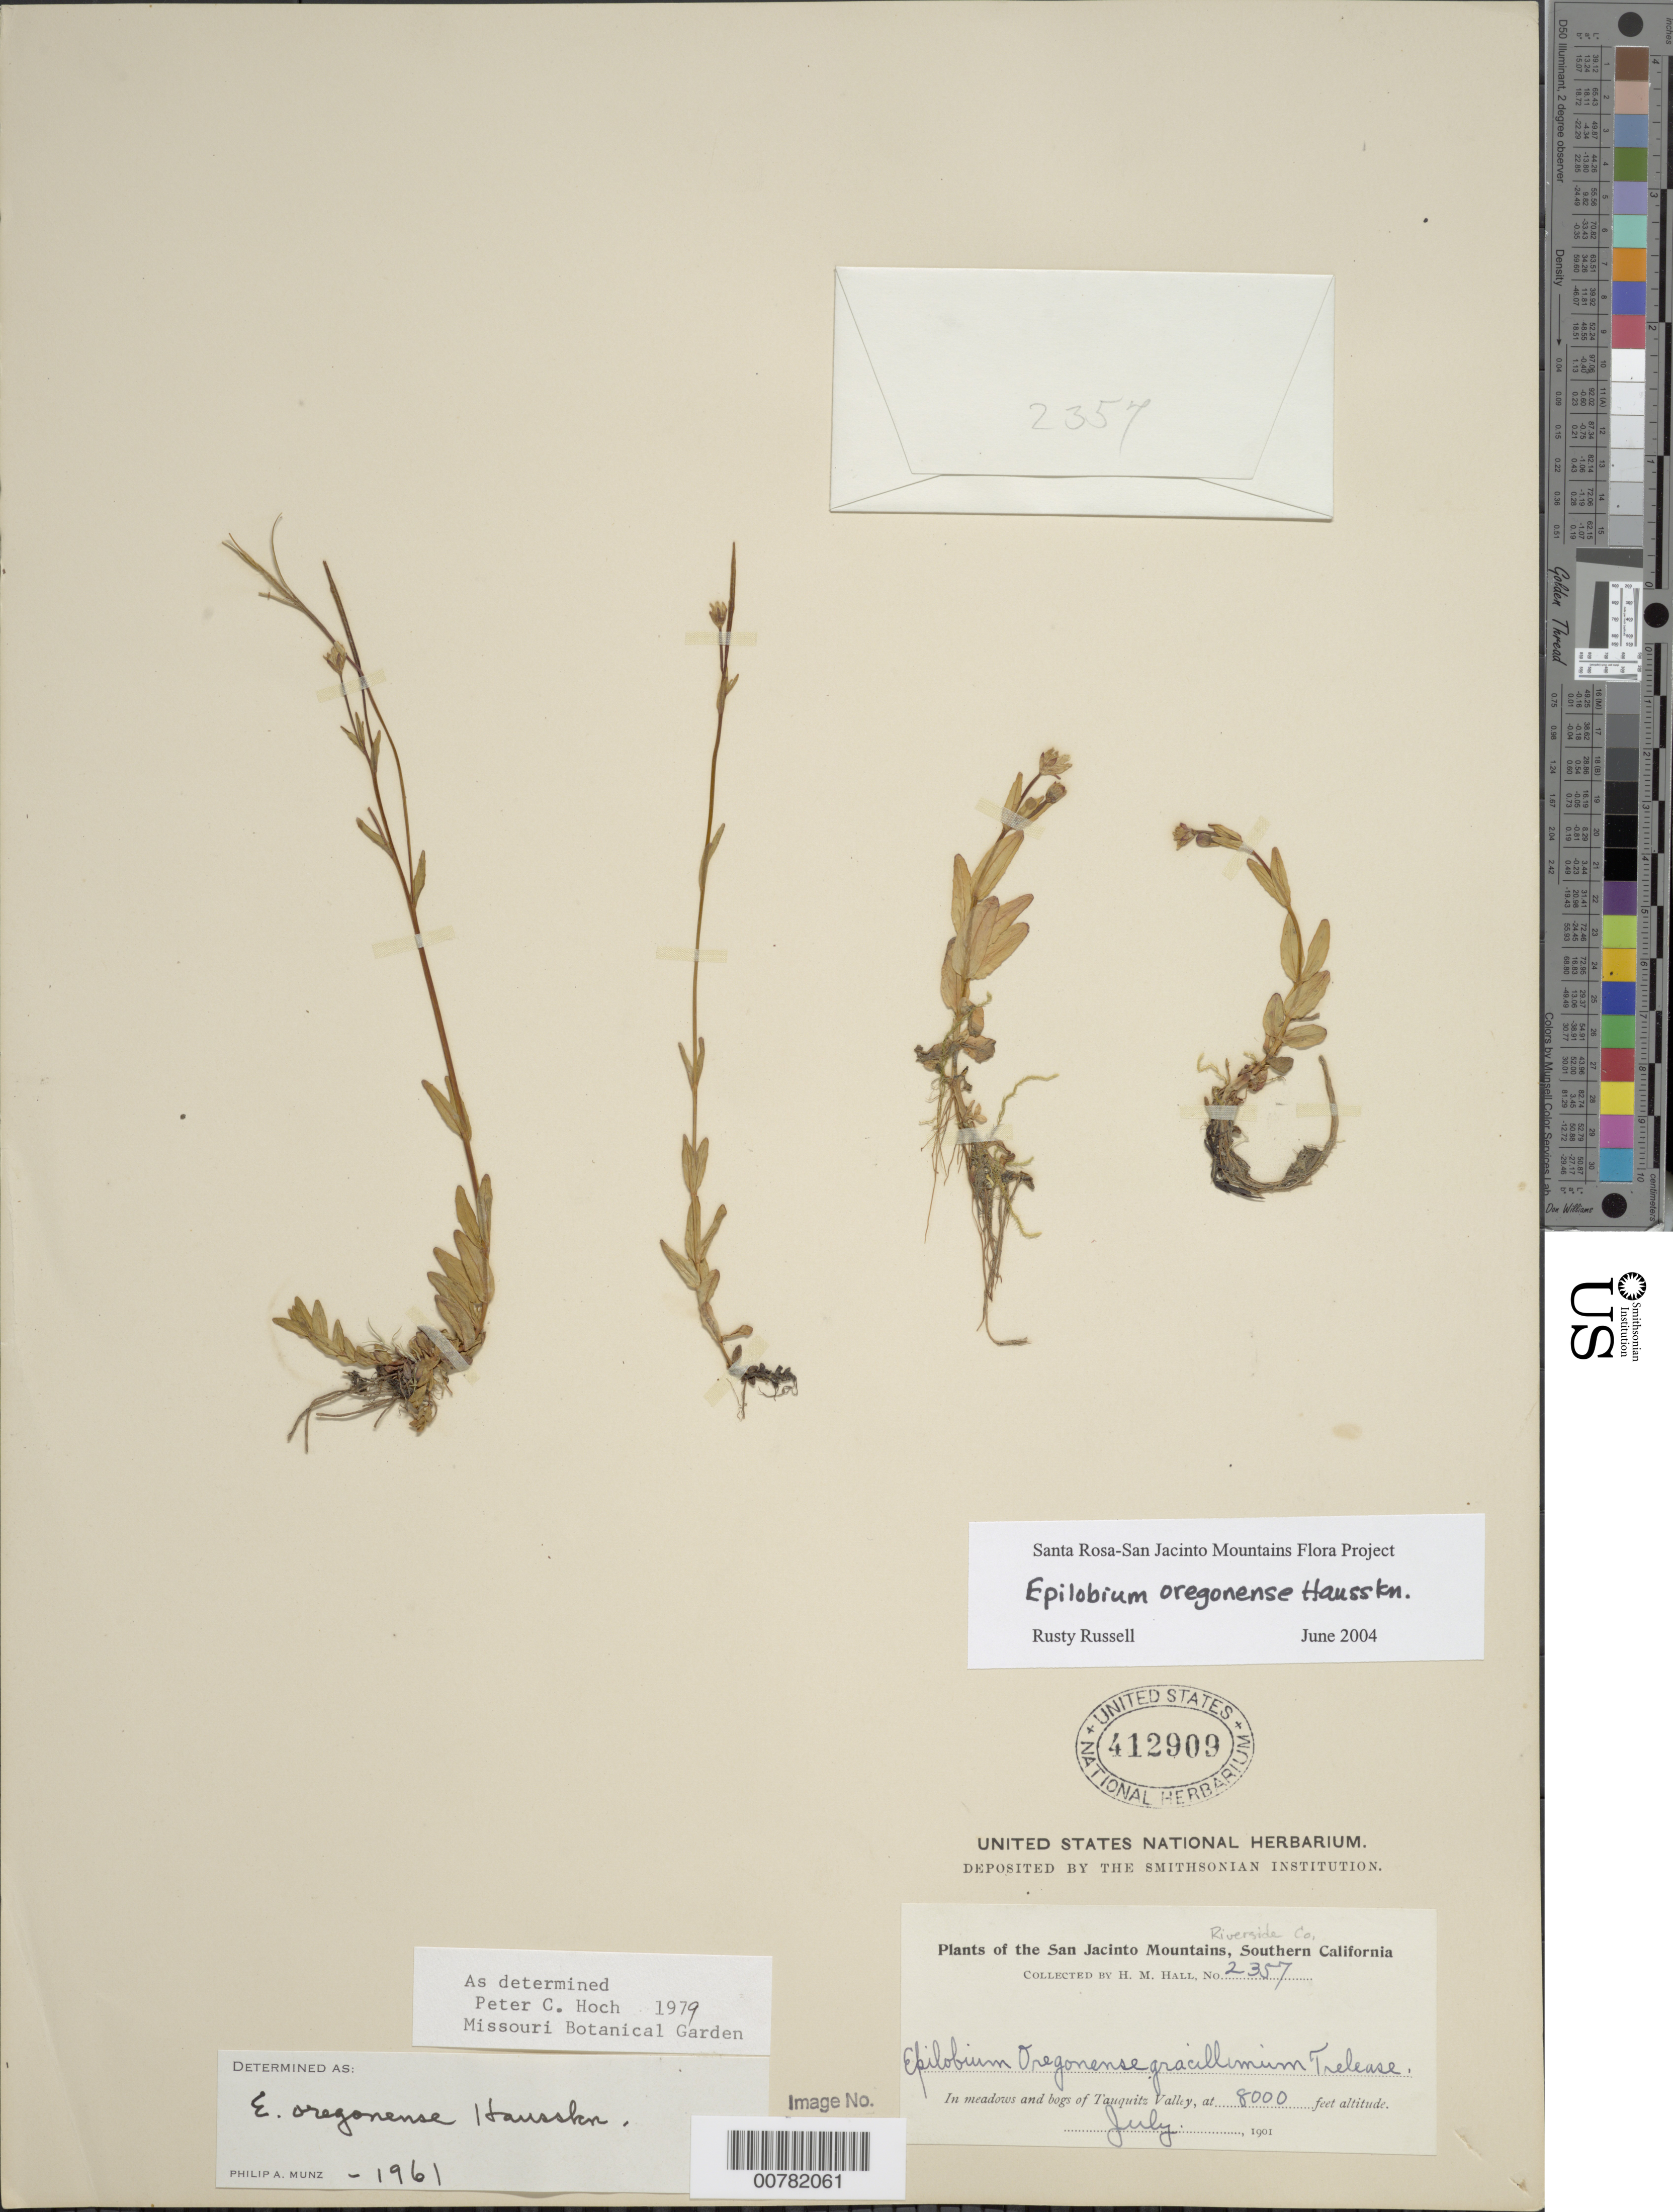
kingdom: Plantae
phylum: Tracheophyta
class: Magnoliopsida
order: Myrtales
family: Onagraceae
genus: Epilobium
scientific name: Epilobium oregonense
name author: Hausskn.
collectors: H. M. Hall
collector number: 2357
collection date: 1901-07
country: United States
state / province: California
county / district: Riverside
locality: San Jacinto Mountains, Southern California, Riverside Co., In meadows and bogs of Tauquitz Valley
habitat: Meadows and bogs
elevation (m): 2438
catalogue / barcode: US 412909